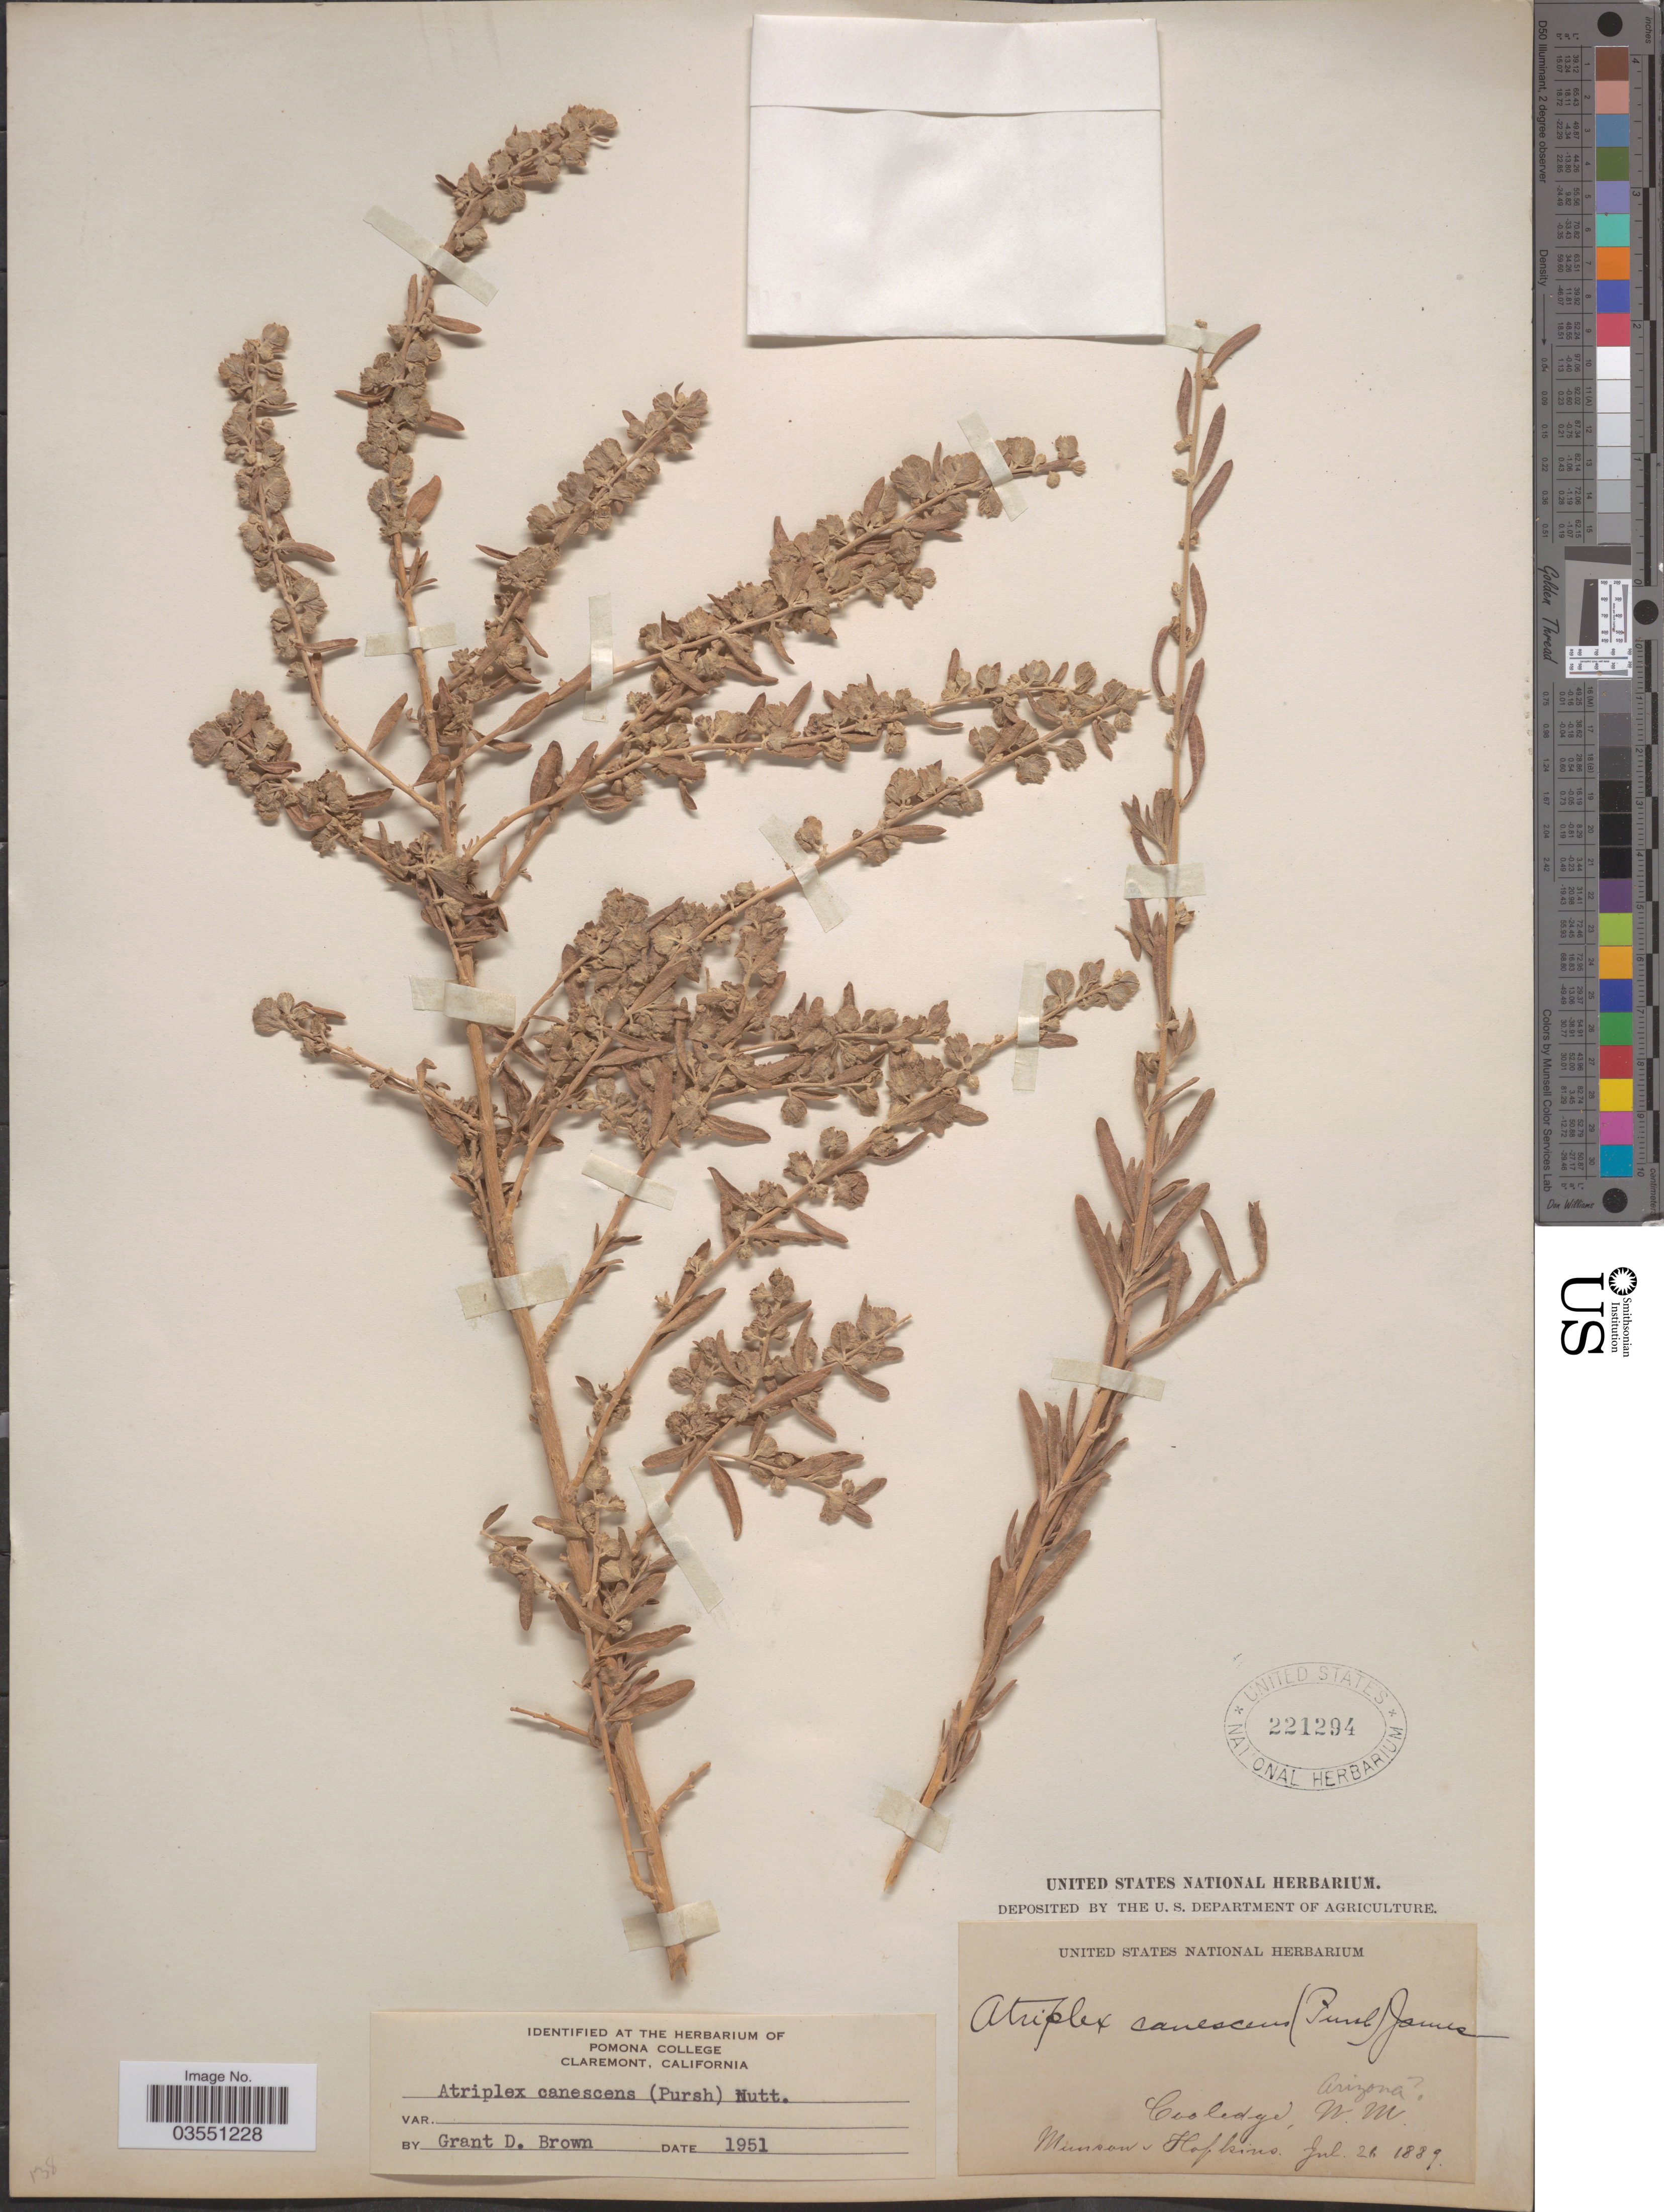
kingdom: Plantae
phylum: Tracheophyta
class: Magnoliopsida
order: Caryophyllales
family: Amaranthaceae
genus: Atriplex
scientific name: Atriplex canescens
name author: (Pursh) Nutt.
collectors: -. Munson & -- Hopkins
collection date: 1889-07-26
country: United States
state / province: New Mexico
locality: Cooledge, N.M. Arizona [unsure placement].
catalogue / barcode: US 221294